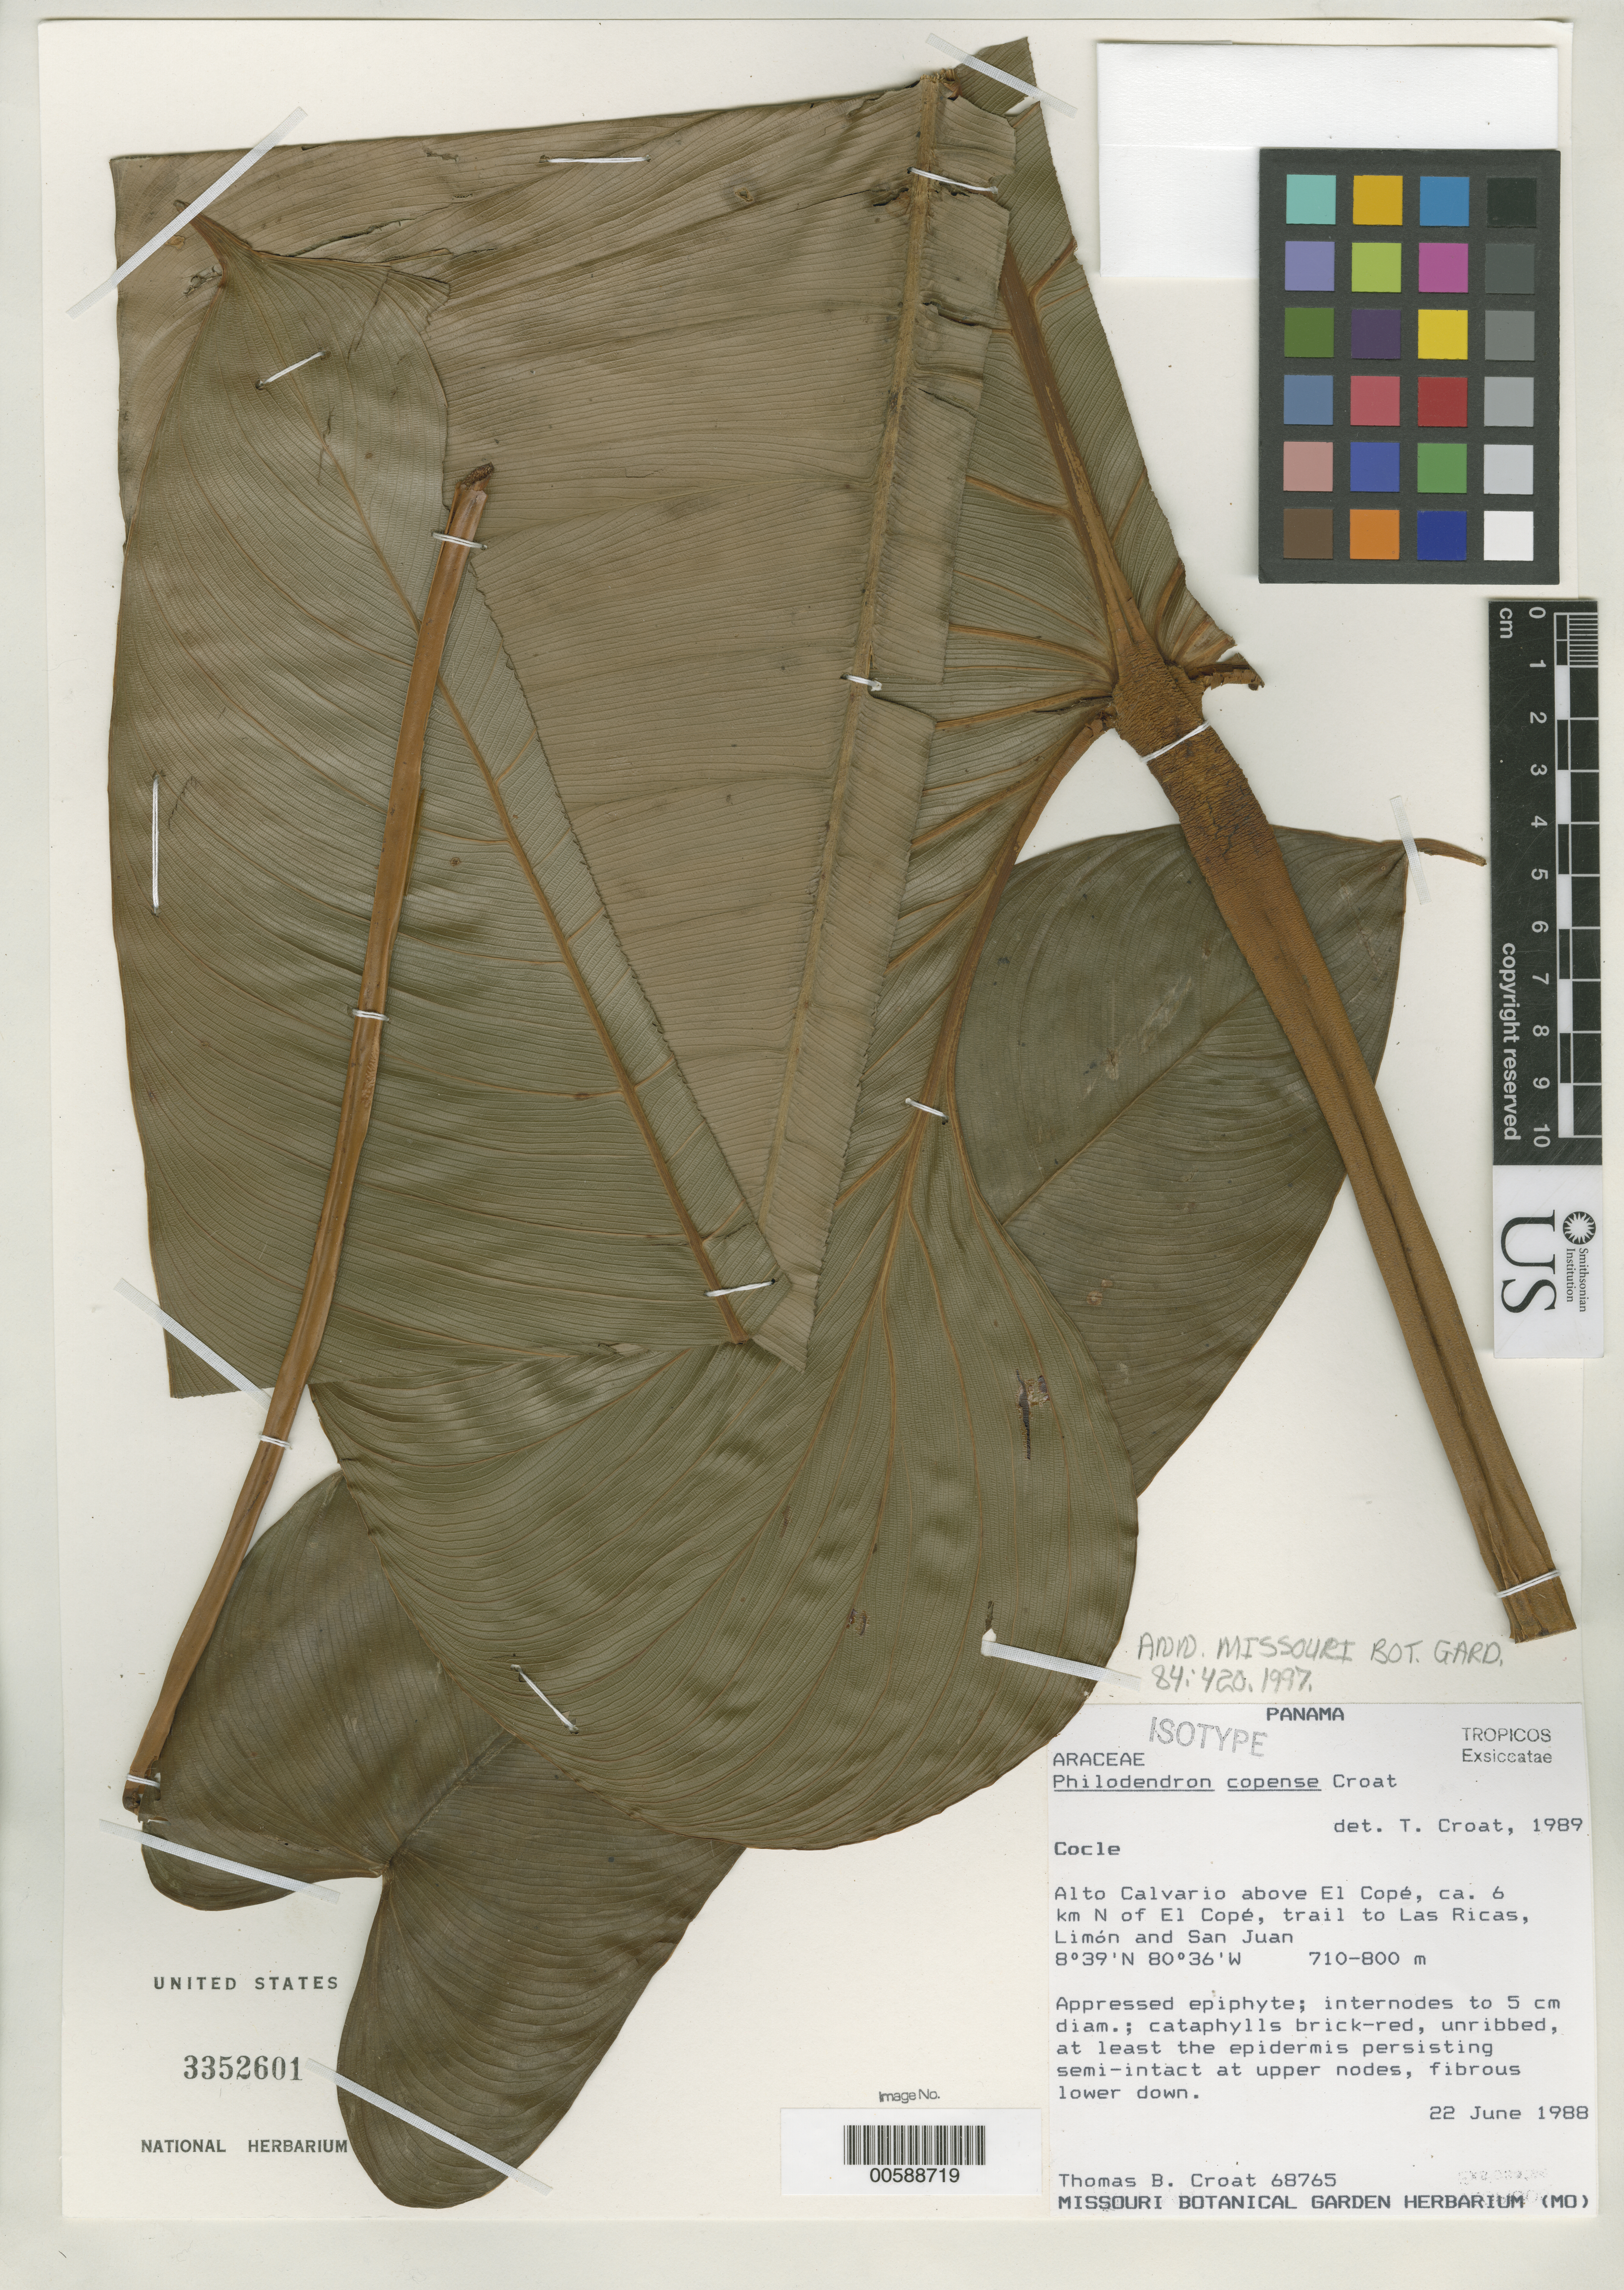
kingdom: Plantae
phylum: Tracheophyta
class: Liliopsida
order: Alismatales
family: Araceae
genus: Philodendron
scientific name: Philodendron copense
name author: Croat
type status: Isotype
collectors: T. B. Croat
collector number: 68765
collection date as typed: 22 Jun 1988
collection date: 1988-06-22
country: Panama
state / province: Coclé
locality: Alto Calvario above El Cope, ca. 6 km N of el Cope, Trail to Las Ricas, Limon, & San Juan.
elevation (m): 710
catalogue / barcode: US 3352601